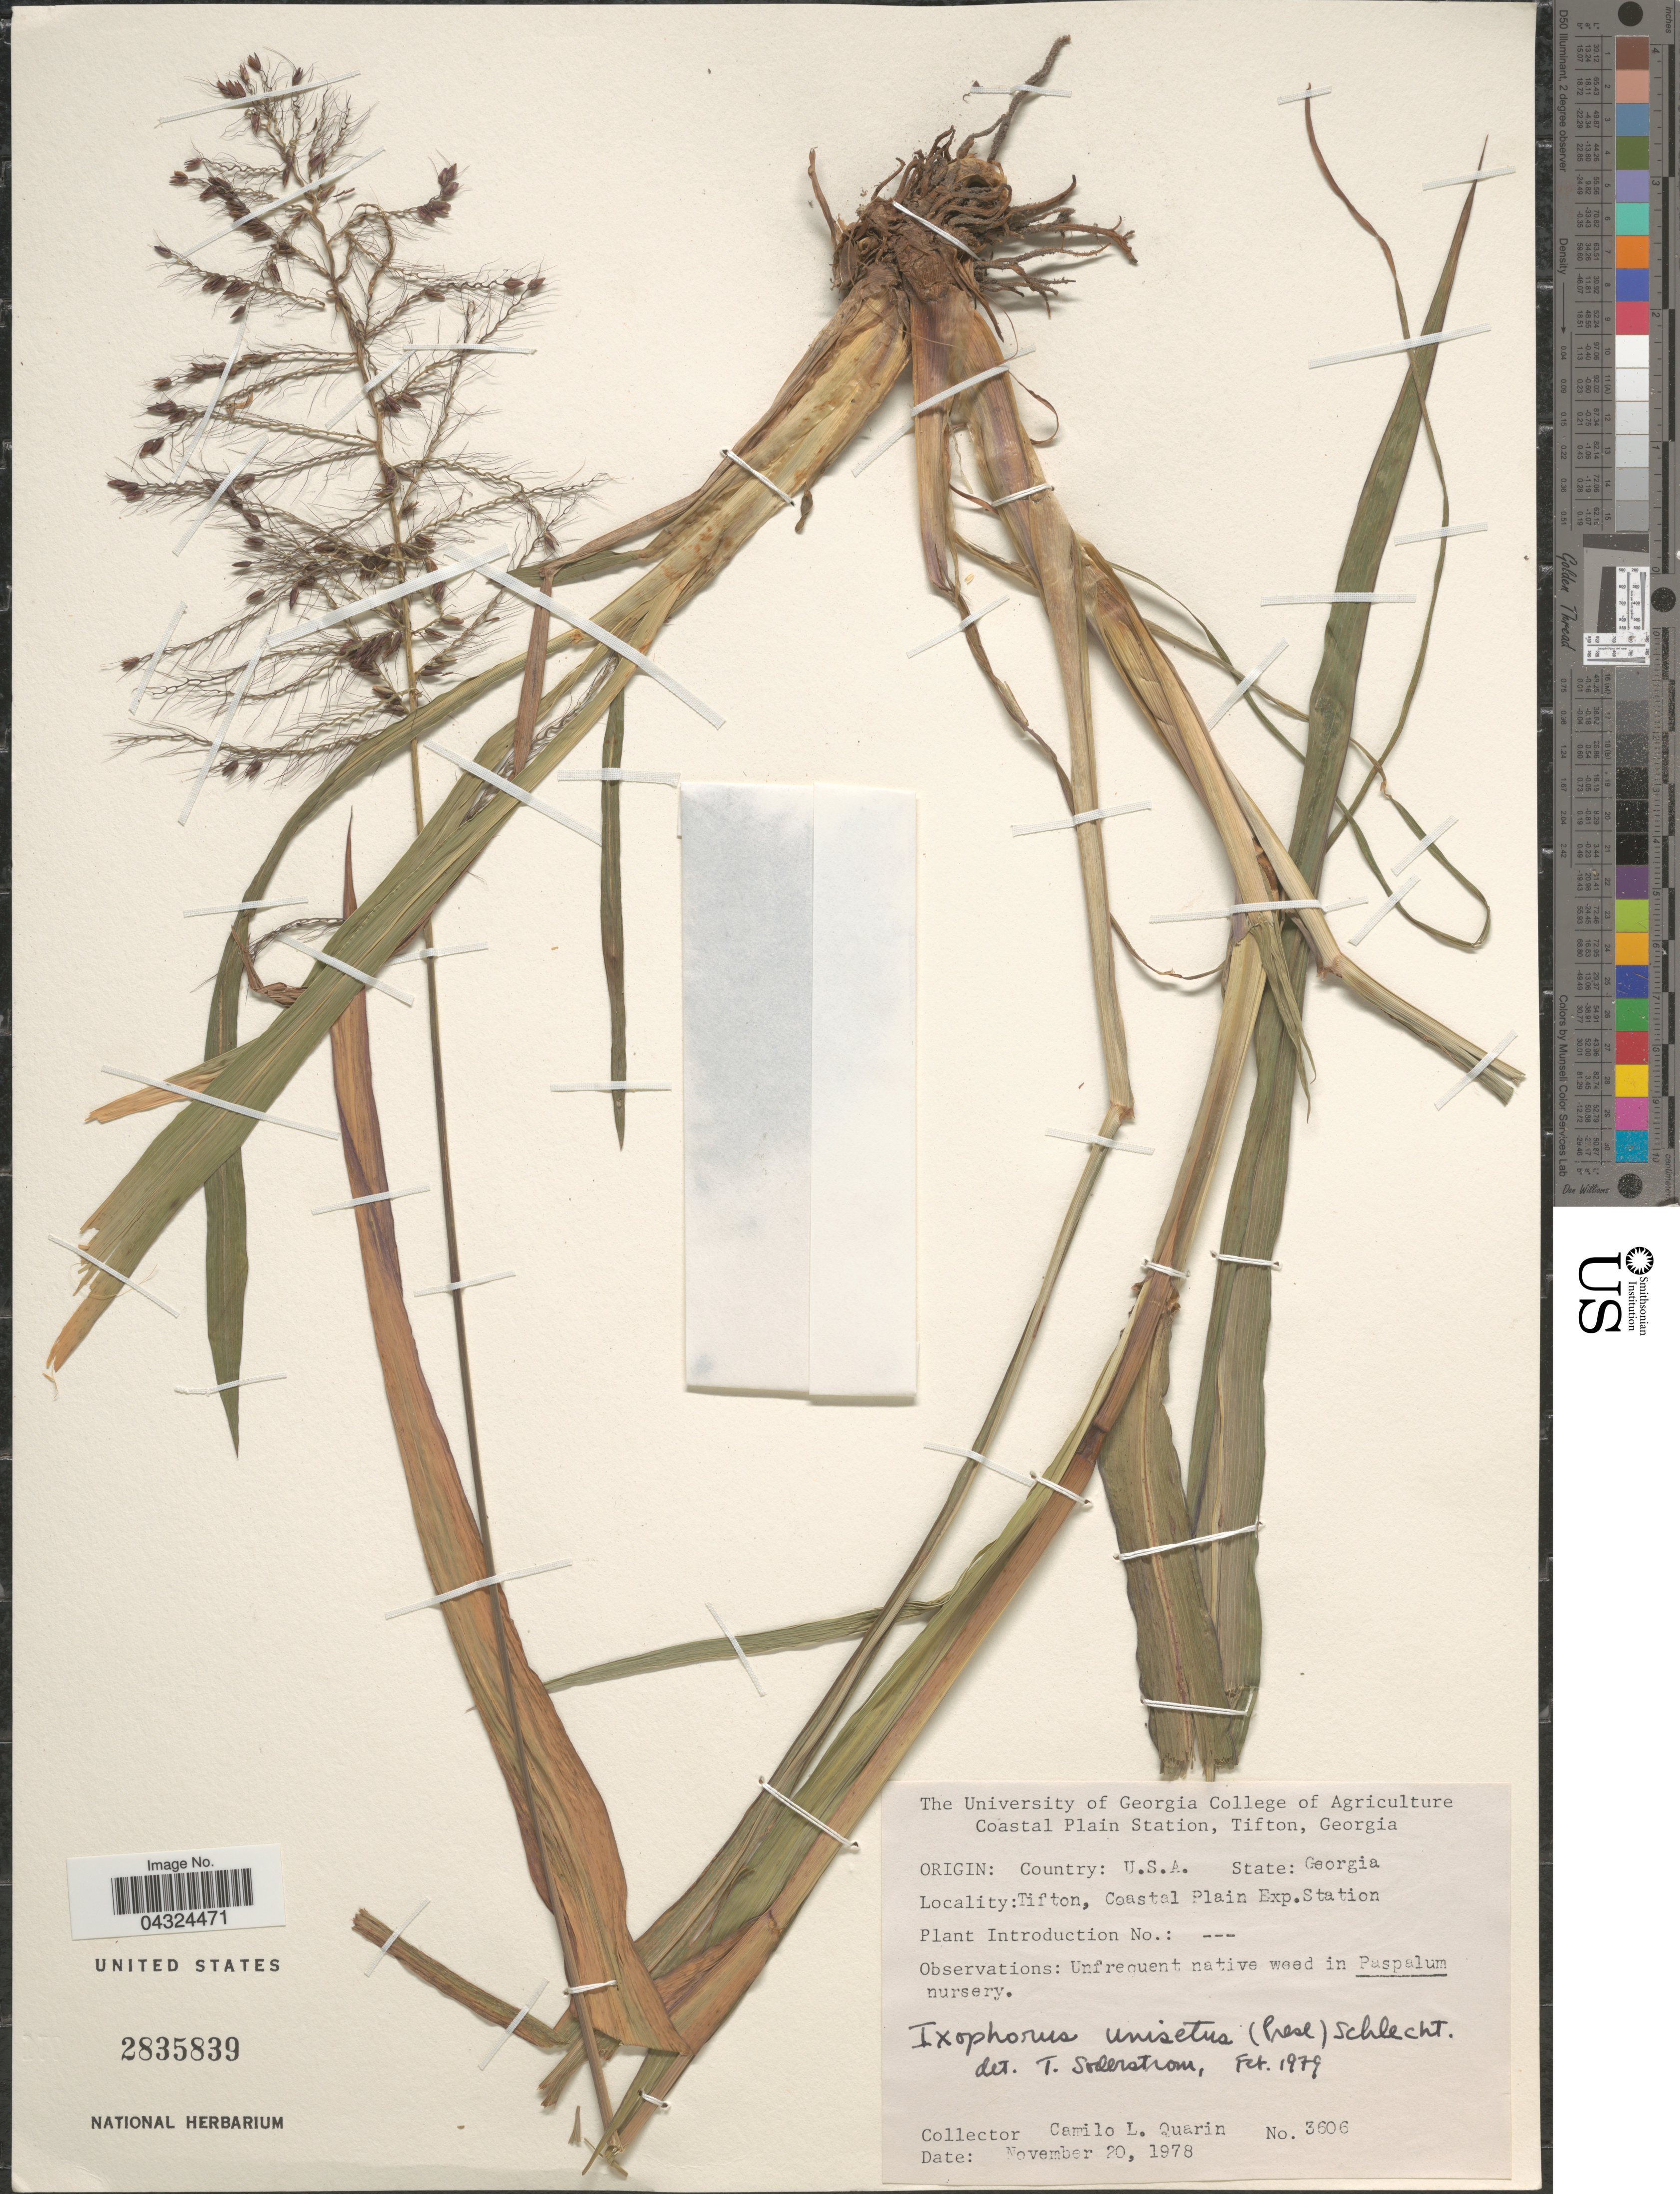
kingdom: Plantae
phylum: Tracheophyta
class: Liliopsida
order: Poales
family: Poaceae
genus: Ixophorus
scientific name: Ixophorus unisetus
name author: (J. Presl) Schltdl.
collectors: C. Quarin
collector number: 3606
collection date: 1978-11-20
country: United States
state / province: Georgia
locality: Tifton, Coastal Plain Exp. Station.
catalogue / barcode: US 2835839